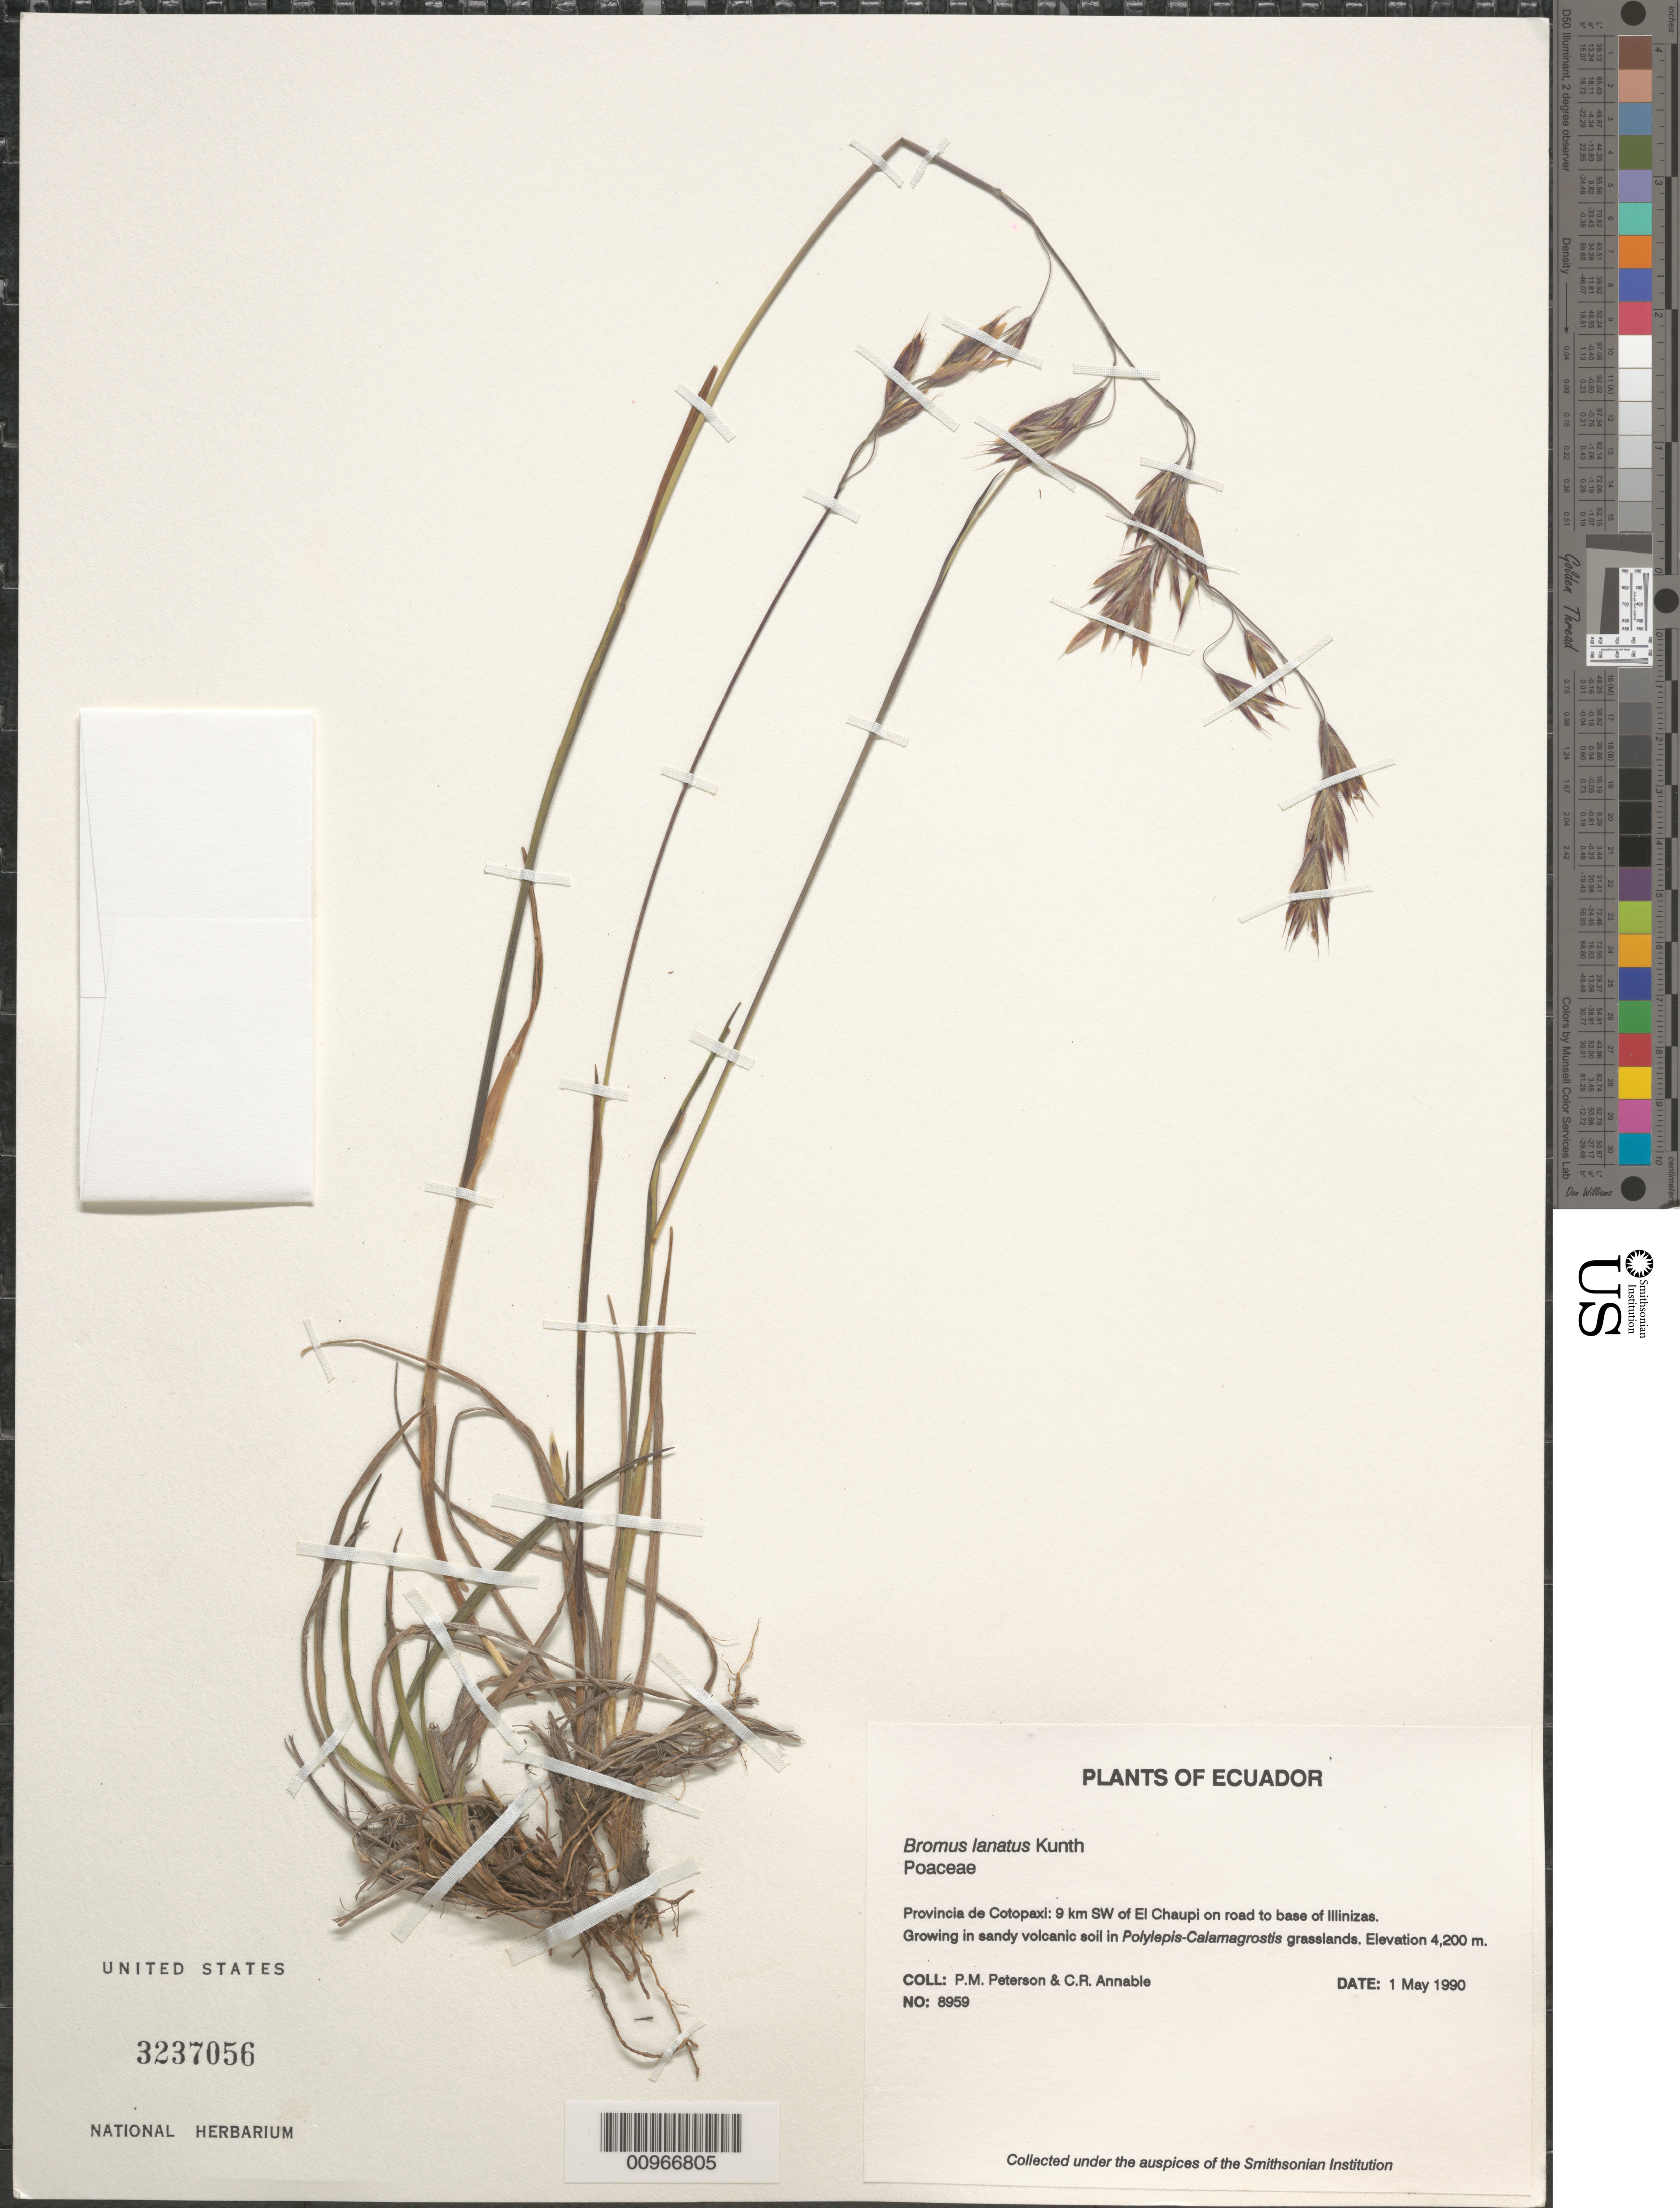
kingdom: Plantae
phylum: Tracheophyta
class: Liliopsida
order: Poales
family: Poaceae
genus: Bromus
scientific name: Bromus lanatus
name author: Kunth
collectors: P. M. Peterson & C. R. Annable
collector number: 08959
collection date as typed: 01 May 1990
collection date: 1990-05-01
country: Ecuador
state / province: Cotopaxi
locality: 9 km SW of El Chaupi on road to base of Illinizas.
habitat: Growing in sandy volcanic soil in Polylepis-Calamagrostis grasslands.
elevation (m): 4200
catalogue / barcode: US 3237056